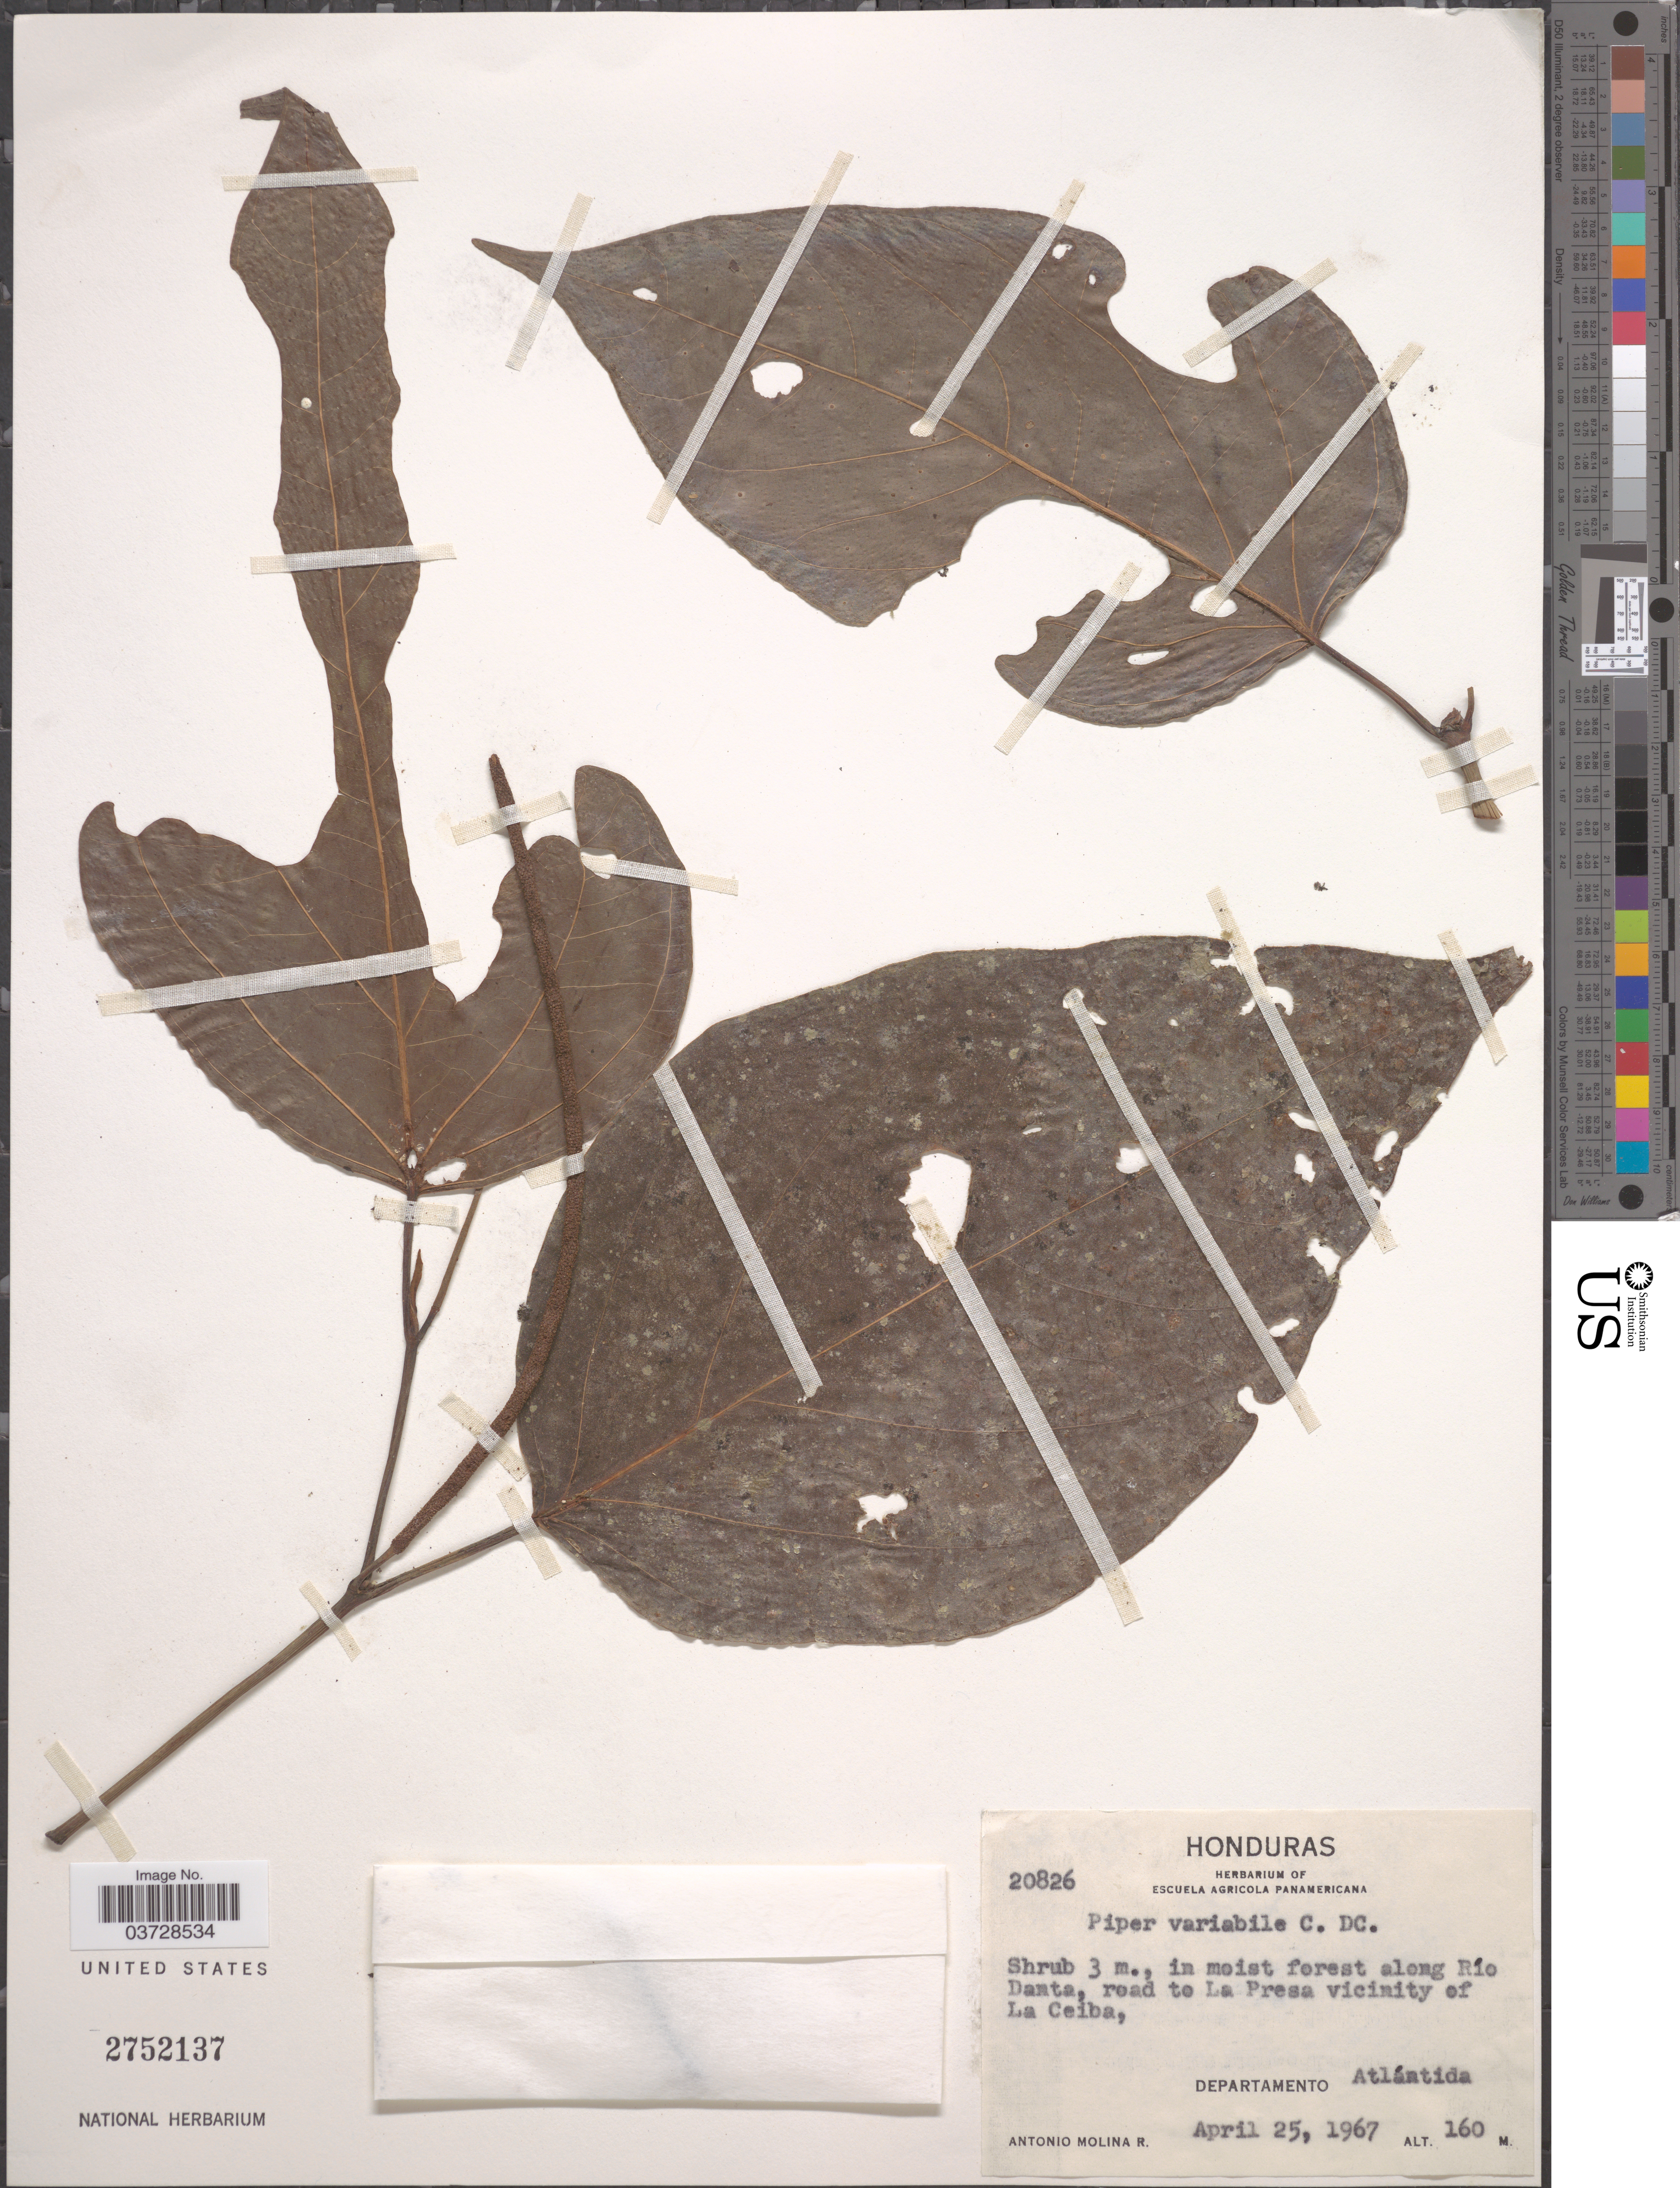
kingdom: Plantae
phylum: Tracheophyta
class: Magnoliopsida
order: Piperales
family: Piperaceae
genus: Piper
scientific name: Piper variabile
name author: C. DC.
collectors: A. Molina R.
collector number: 20826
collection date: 1967-04-25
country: Honduras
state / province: Atlantida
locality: Along Río Danta, road to La Presa vicinity of La Ceiba, Departamento Atlántida.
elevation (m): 160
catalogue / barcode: US 2752137